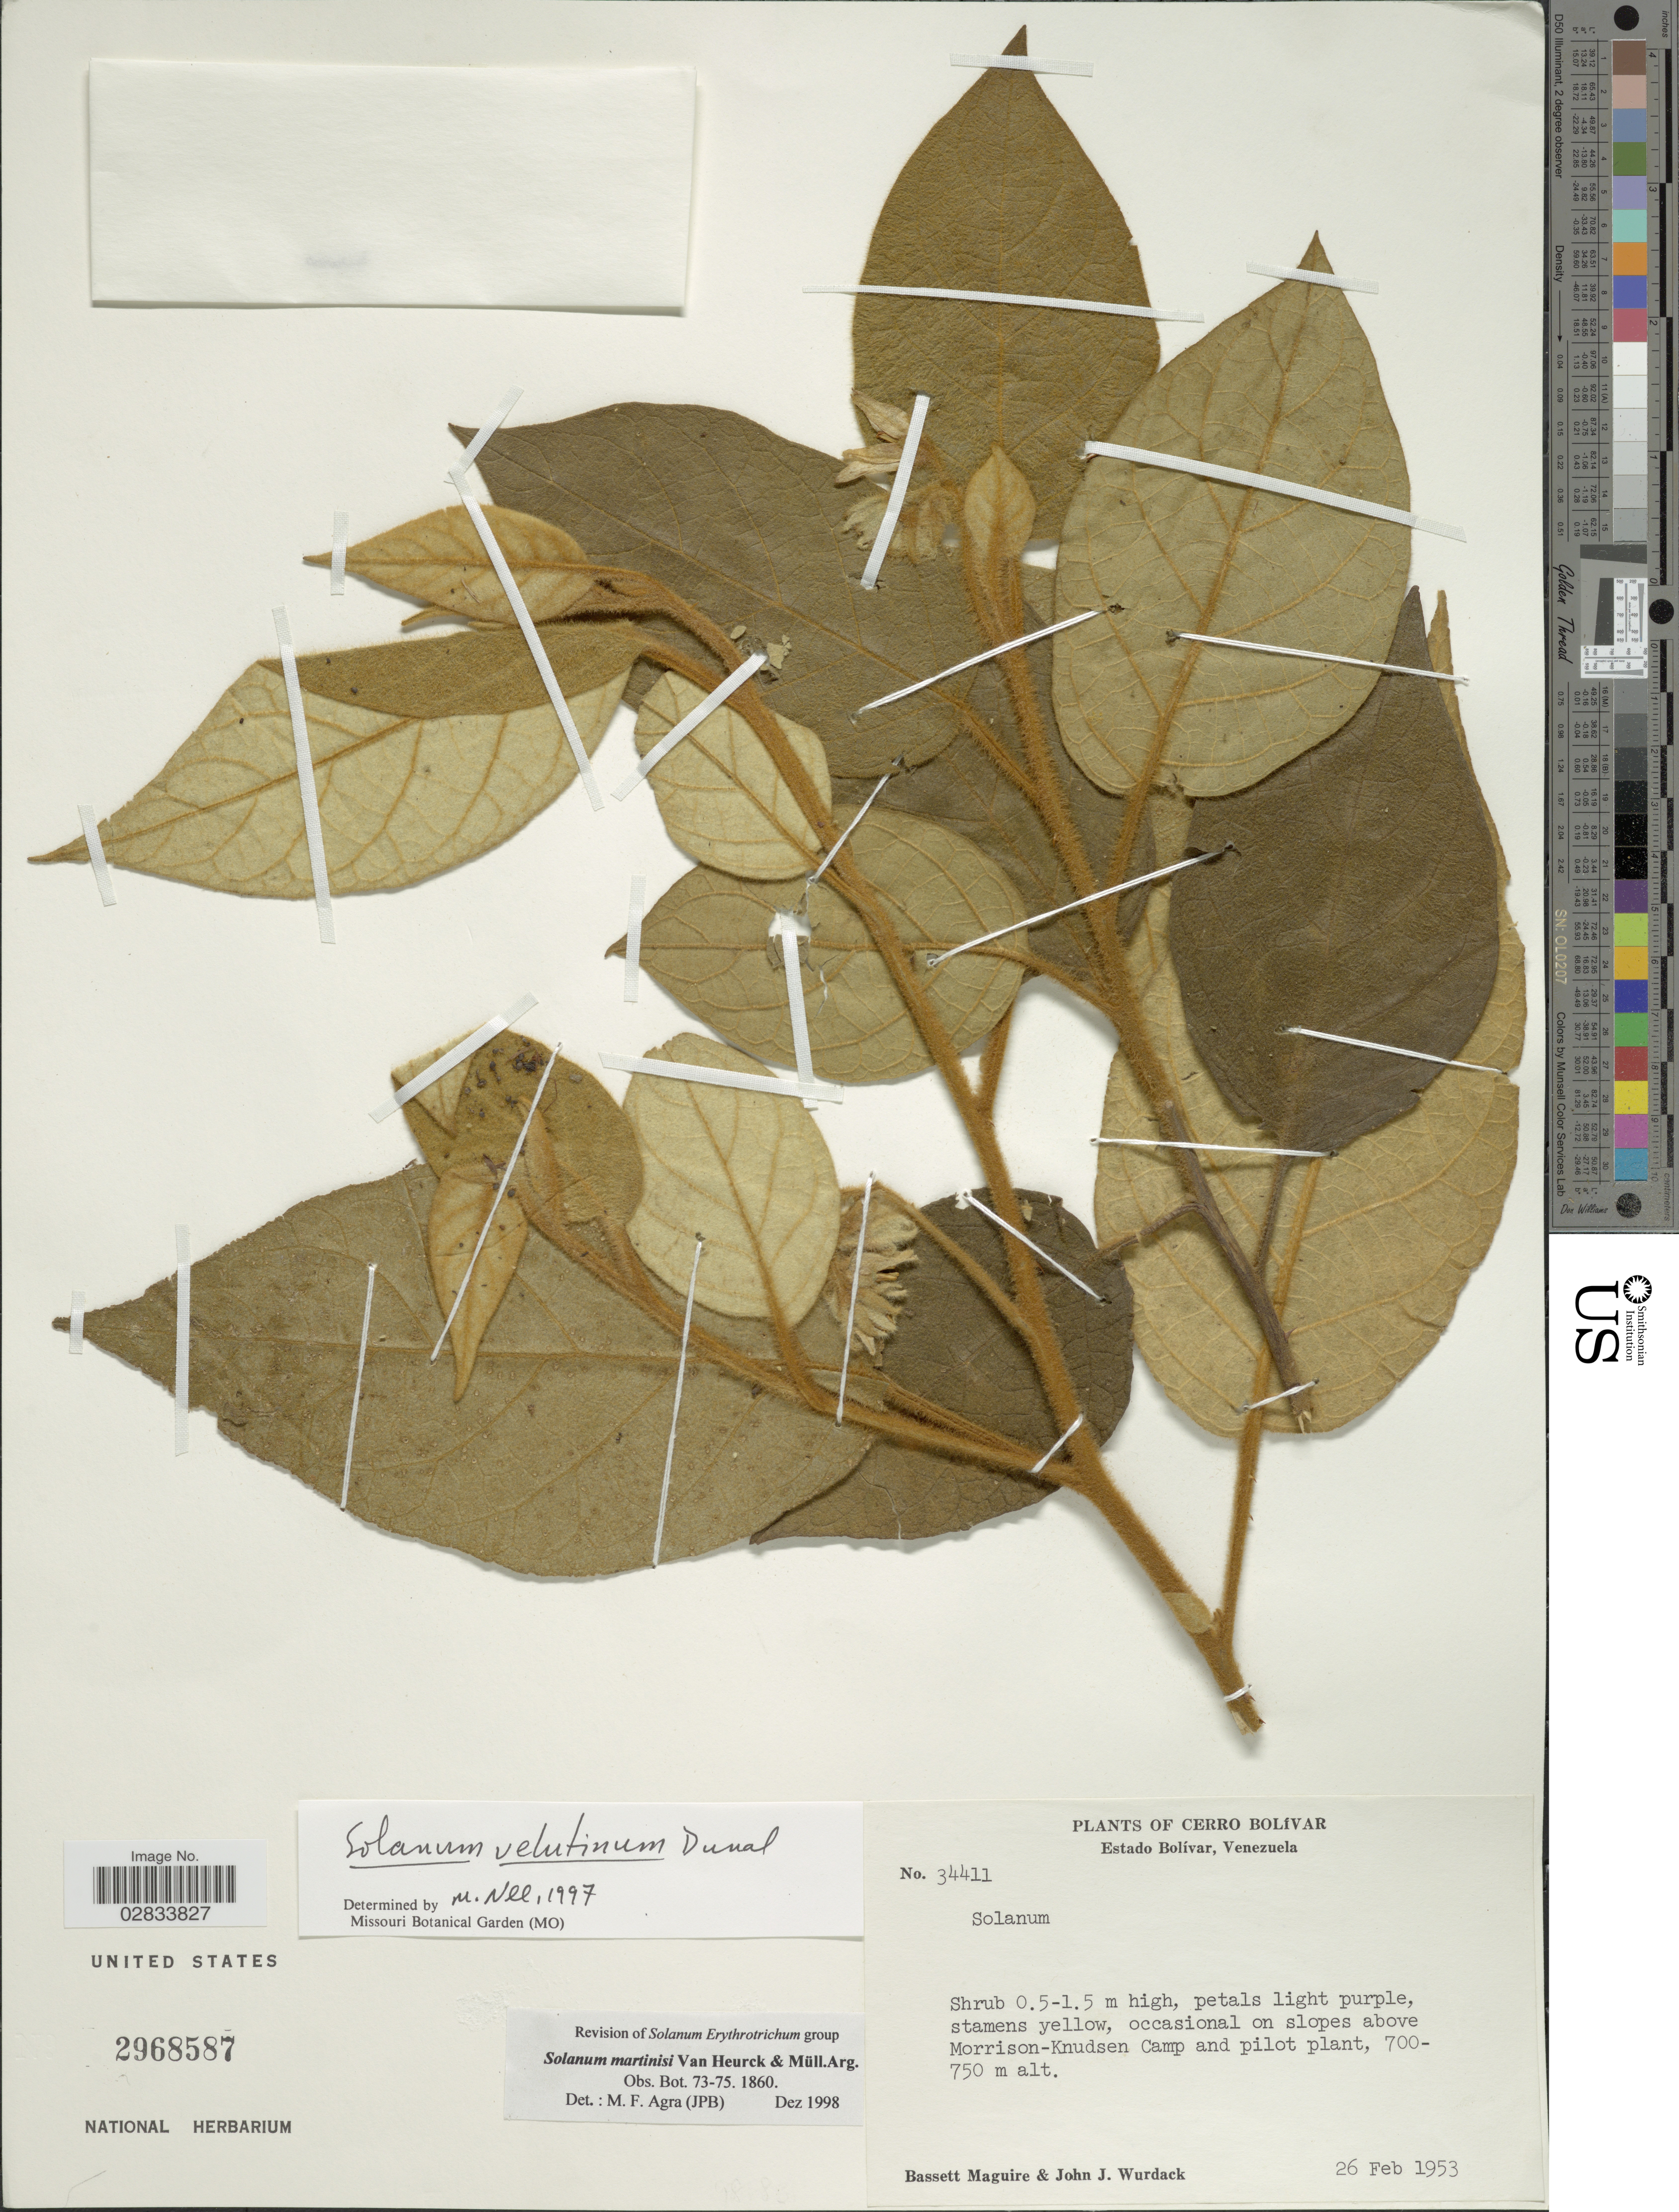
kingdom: Plantae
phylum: Tracheophyta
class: Magnoliopsida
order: Solanales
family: Solanaceae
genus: Solanum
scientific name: Solanum martinisii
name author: Van Heurck & Müll. Arg.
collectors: B. Maguire & J. J. Wurdack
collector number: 34411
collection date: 1953-02-26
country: Venezuela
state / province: Bolivar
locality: Estado Bolivar, occasional on slopes above Morrison-Knudsen Camp and pilot plant. Cerro Bolívar.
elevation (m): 700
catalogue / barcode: US 2968587